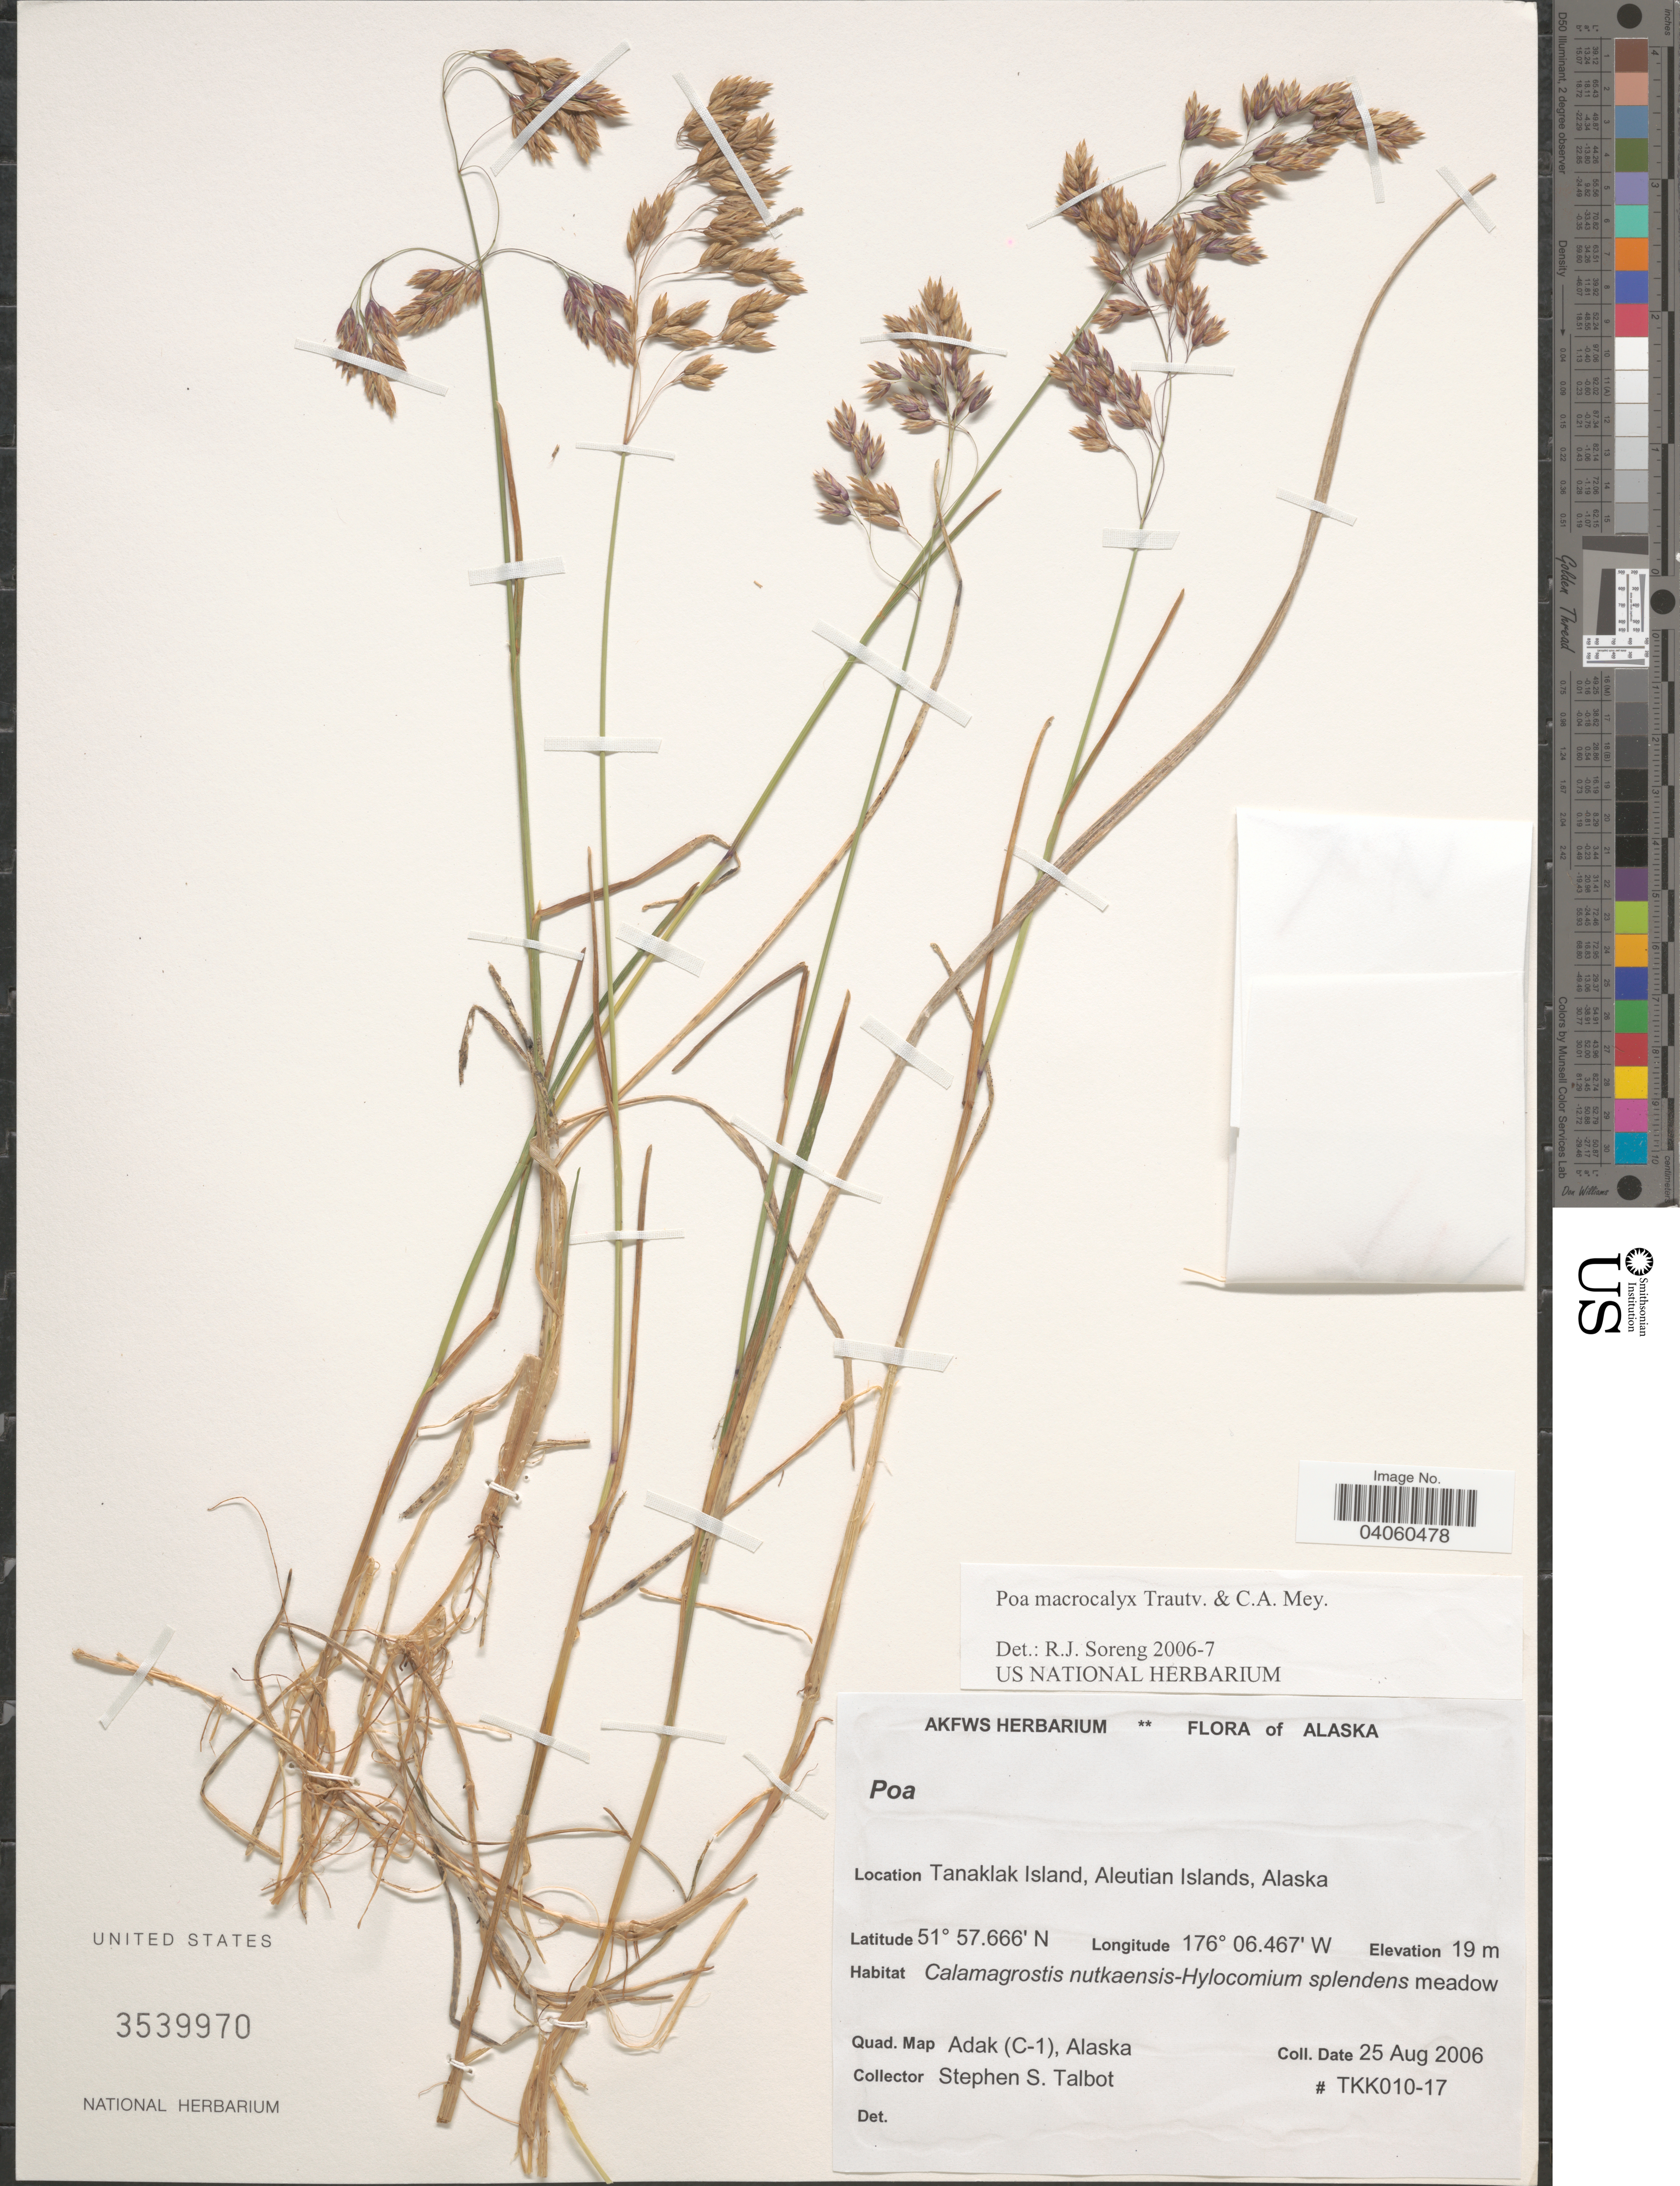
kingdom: Plantae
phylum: Tracheophyta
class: Liliopsida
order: Poales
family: Poaceae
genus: Poa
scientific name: Poa macrocalyx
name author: Trautv. & C.A. Mey.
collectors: S. S. Talbot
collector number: TKK010-17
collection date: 2006-08-25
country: United States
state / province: Alaska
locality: Tanaklak Island, Aleutian Islands. Quad. Map Adak (C-1).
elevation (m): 19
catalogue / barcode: US 3539970